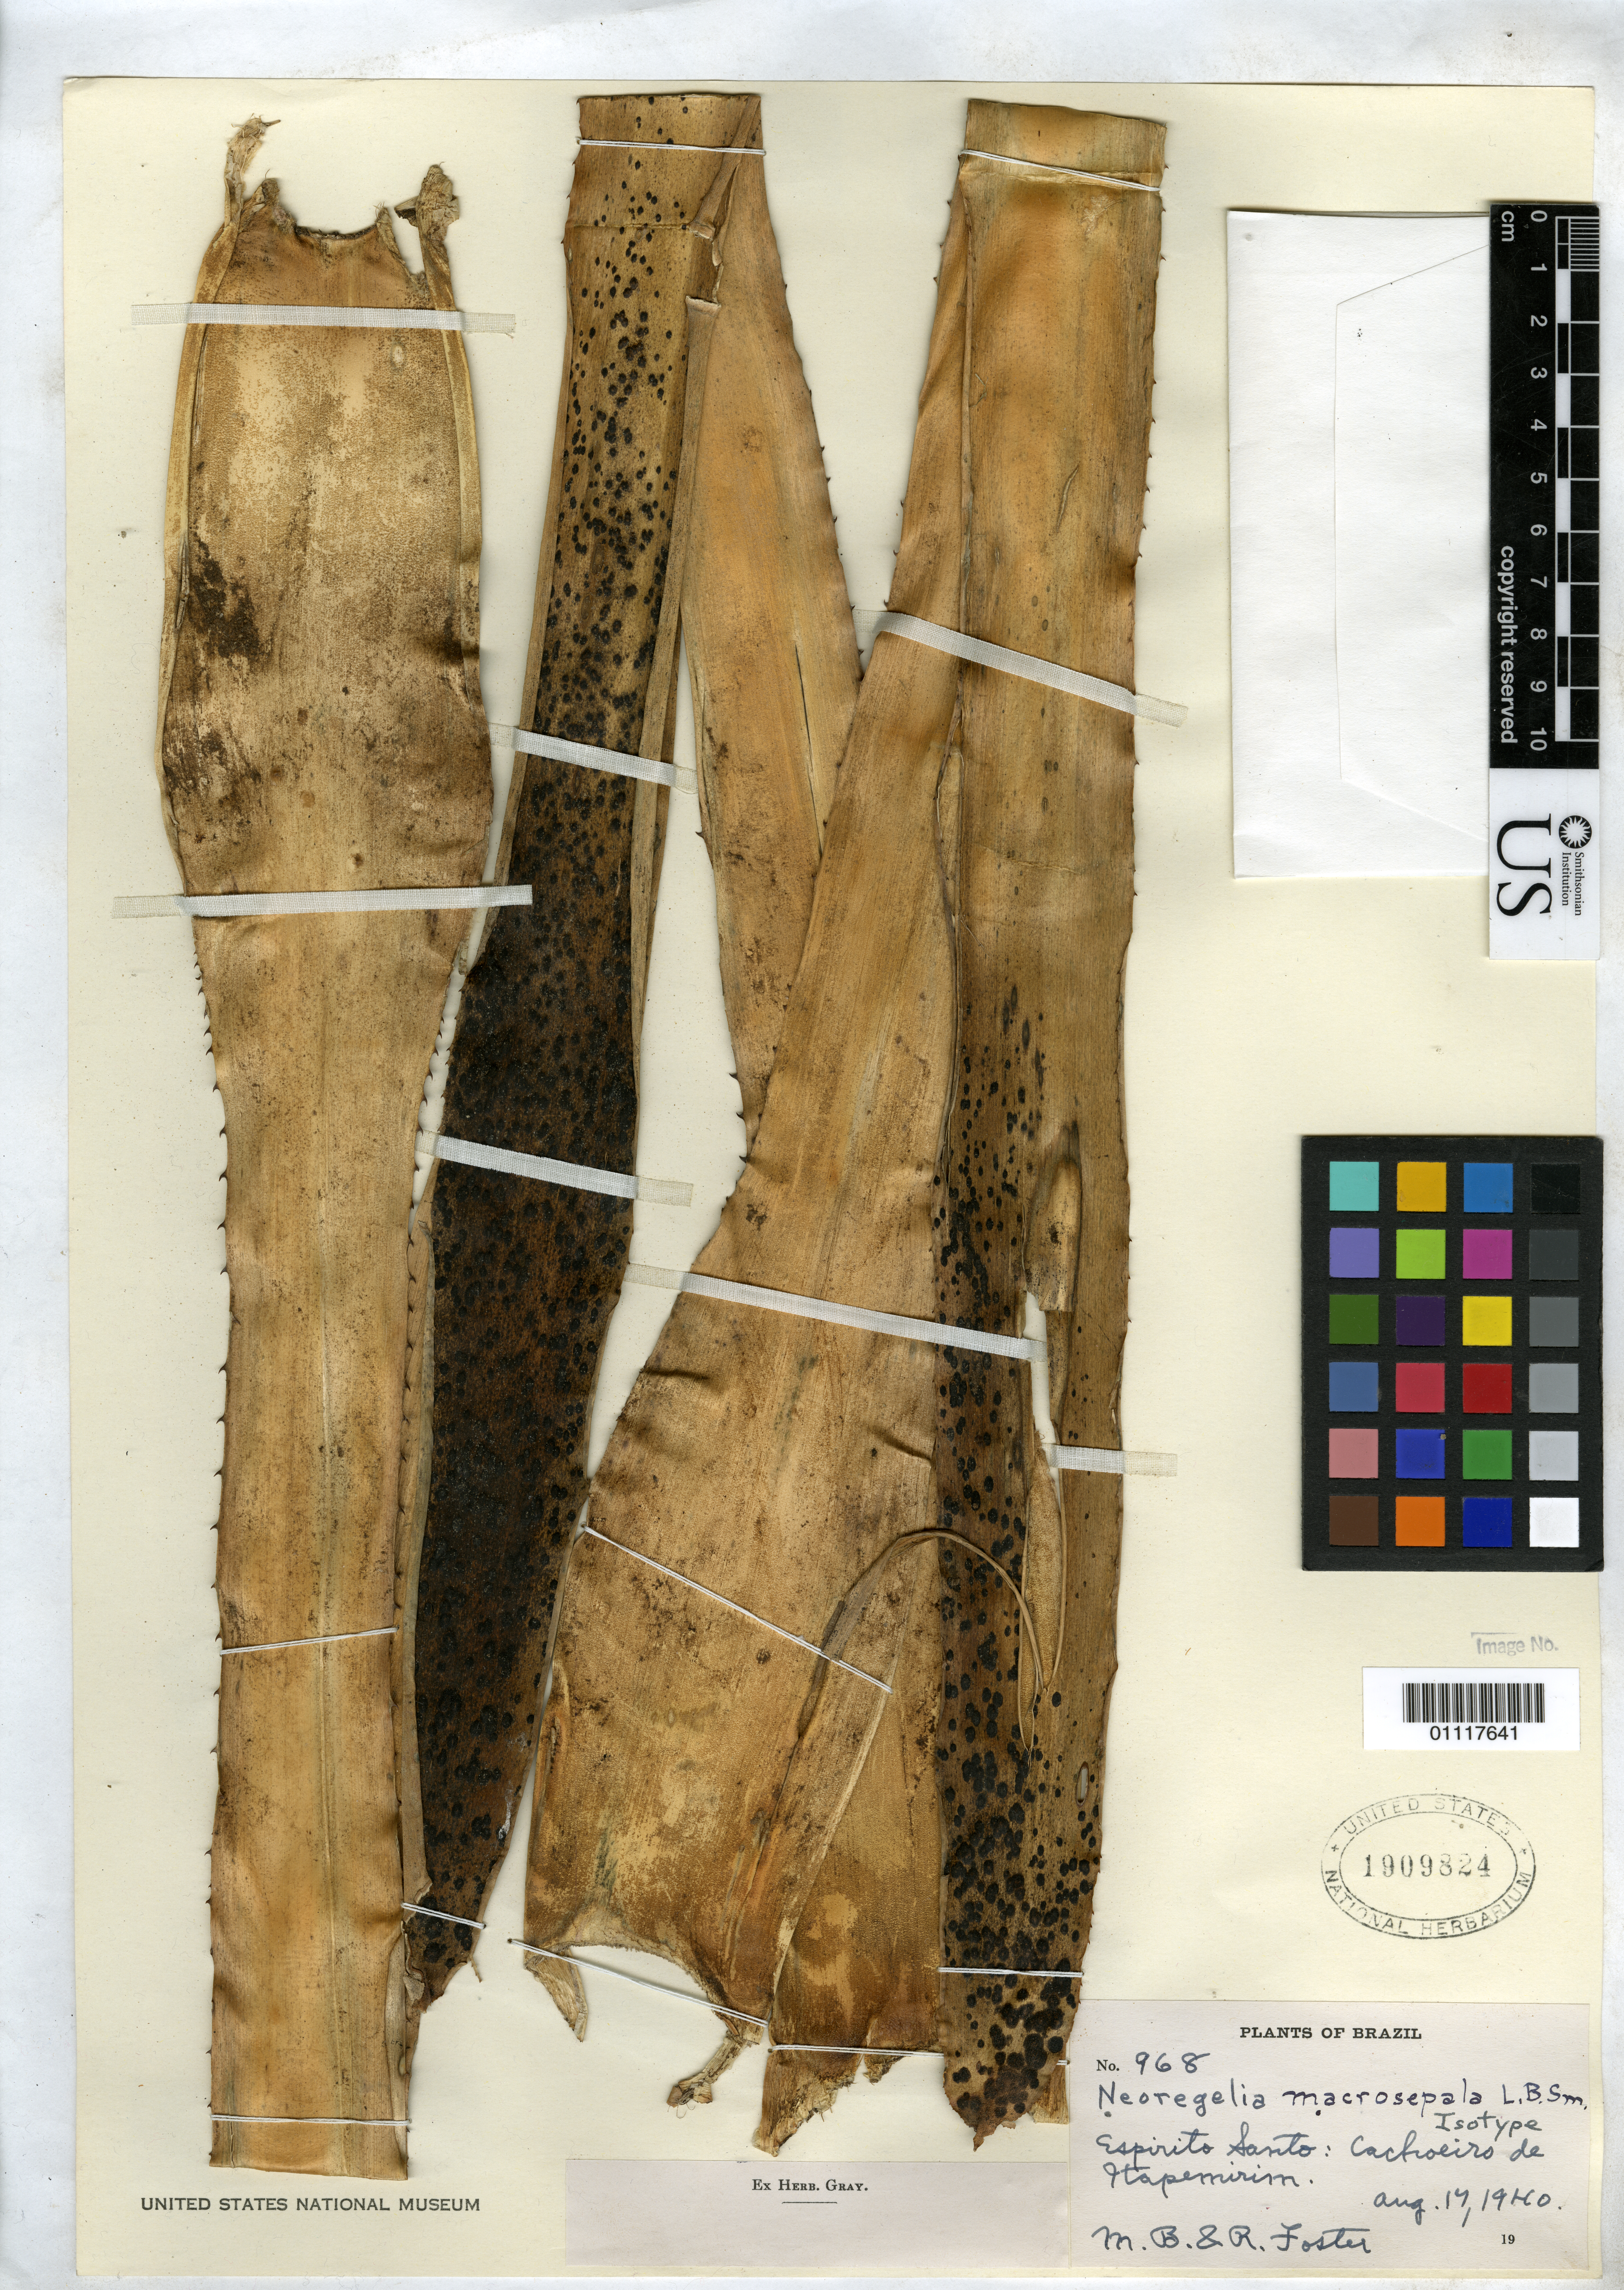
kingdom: Plantae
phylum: Tracheophyta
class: Liliopsida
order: Poales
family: Bromeliaceae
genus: Neoregelia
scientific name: Neoregelia macrosepala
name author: L.B. Sm.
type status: Isotype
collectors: M. B. Foster & R. C. Foster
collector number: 968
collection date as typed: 17 Aug 1940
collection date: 1940-08-17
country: Brazil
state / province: Espírito Santo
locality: Cachoeira de Itapemirim.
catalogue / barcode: US 1909824